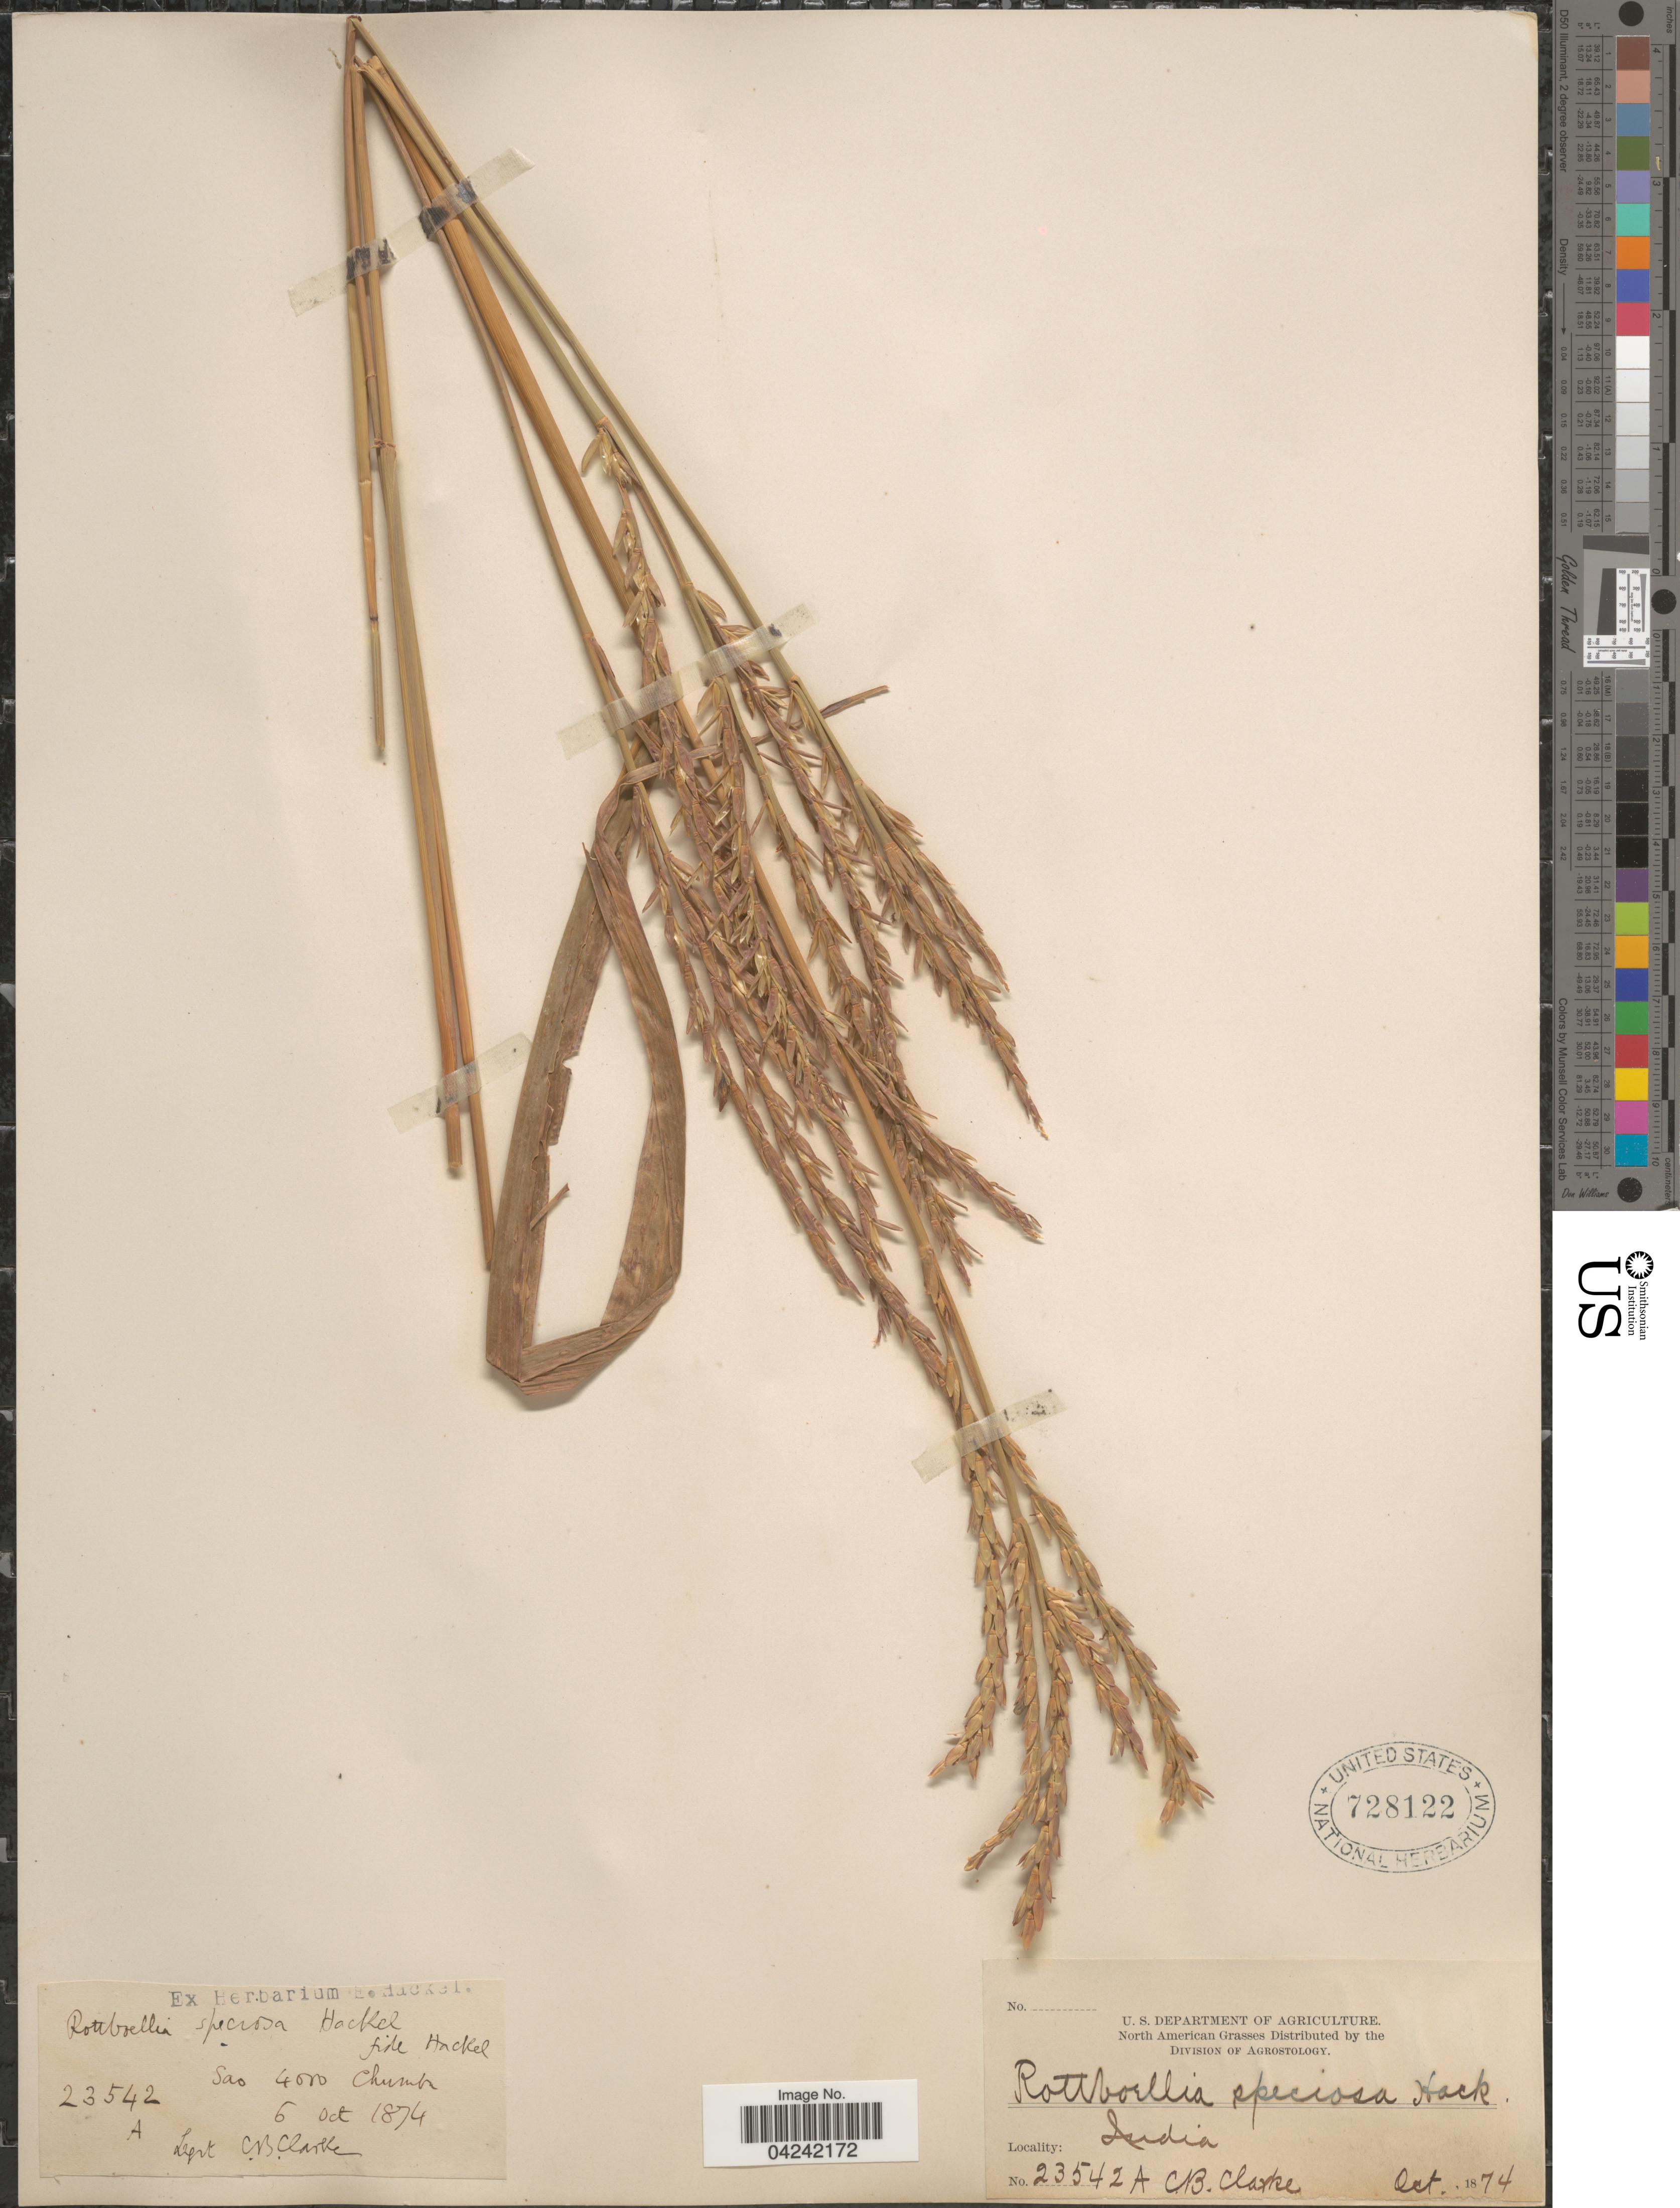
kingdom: Plantae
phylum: Tracheophyta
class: Liliopsida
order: Poales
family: Poaceae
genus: Phacelurus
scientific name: Phacelurus speciosus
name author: (Steud.) C. E. Hubb.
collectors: C. B. Clarke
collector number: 23542A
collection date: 1874-10-06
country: India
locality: Sao Chumba.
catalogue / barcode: US 728122